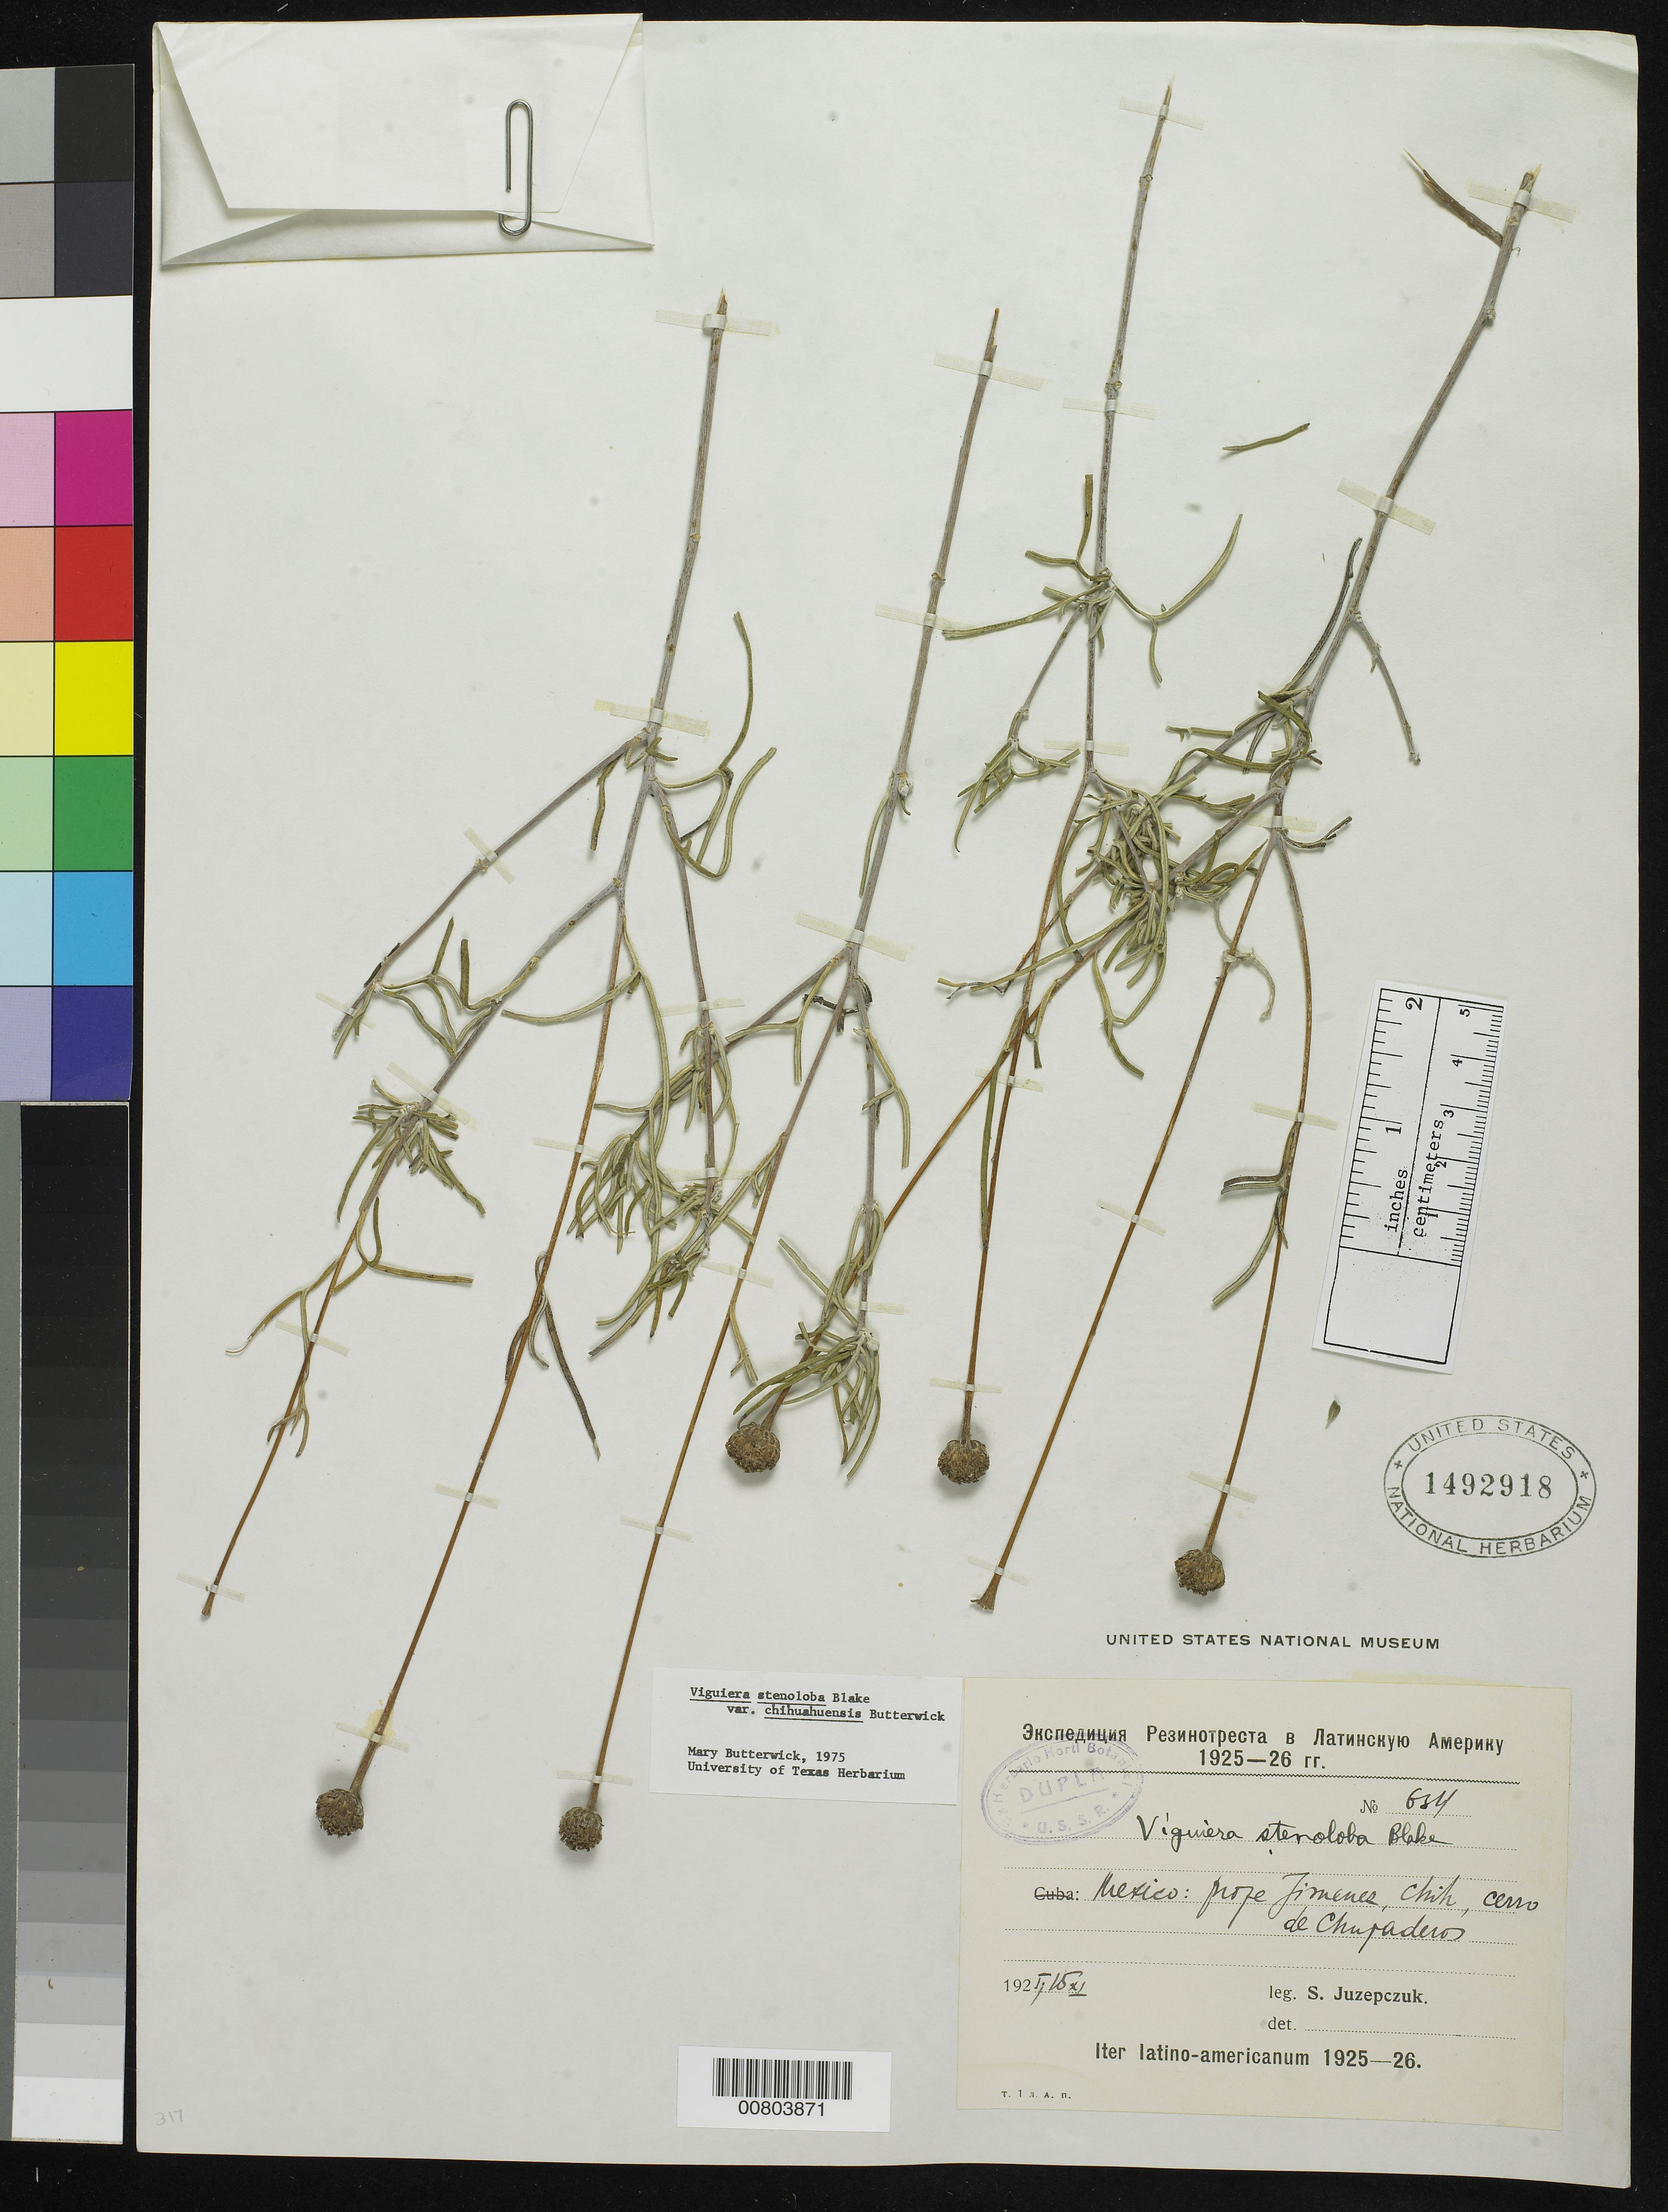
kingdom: Plantae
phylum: Tracheophyta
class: Magnoliopsida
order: Asterales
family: Asteraceae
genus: Viguiera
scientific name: Viguiera stenoloba var. chihuahuensis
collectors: S. V. Juzepczuk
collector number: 684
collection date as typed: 16 Nov 1925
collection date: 1925-11-16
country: Mexico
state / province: Chihuahua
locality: Jimenez, Chihuahua. Cerro de Chupaderos.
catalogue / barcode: US 1492918